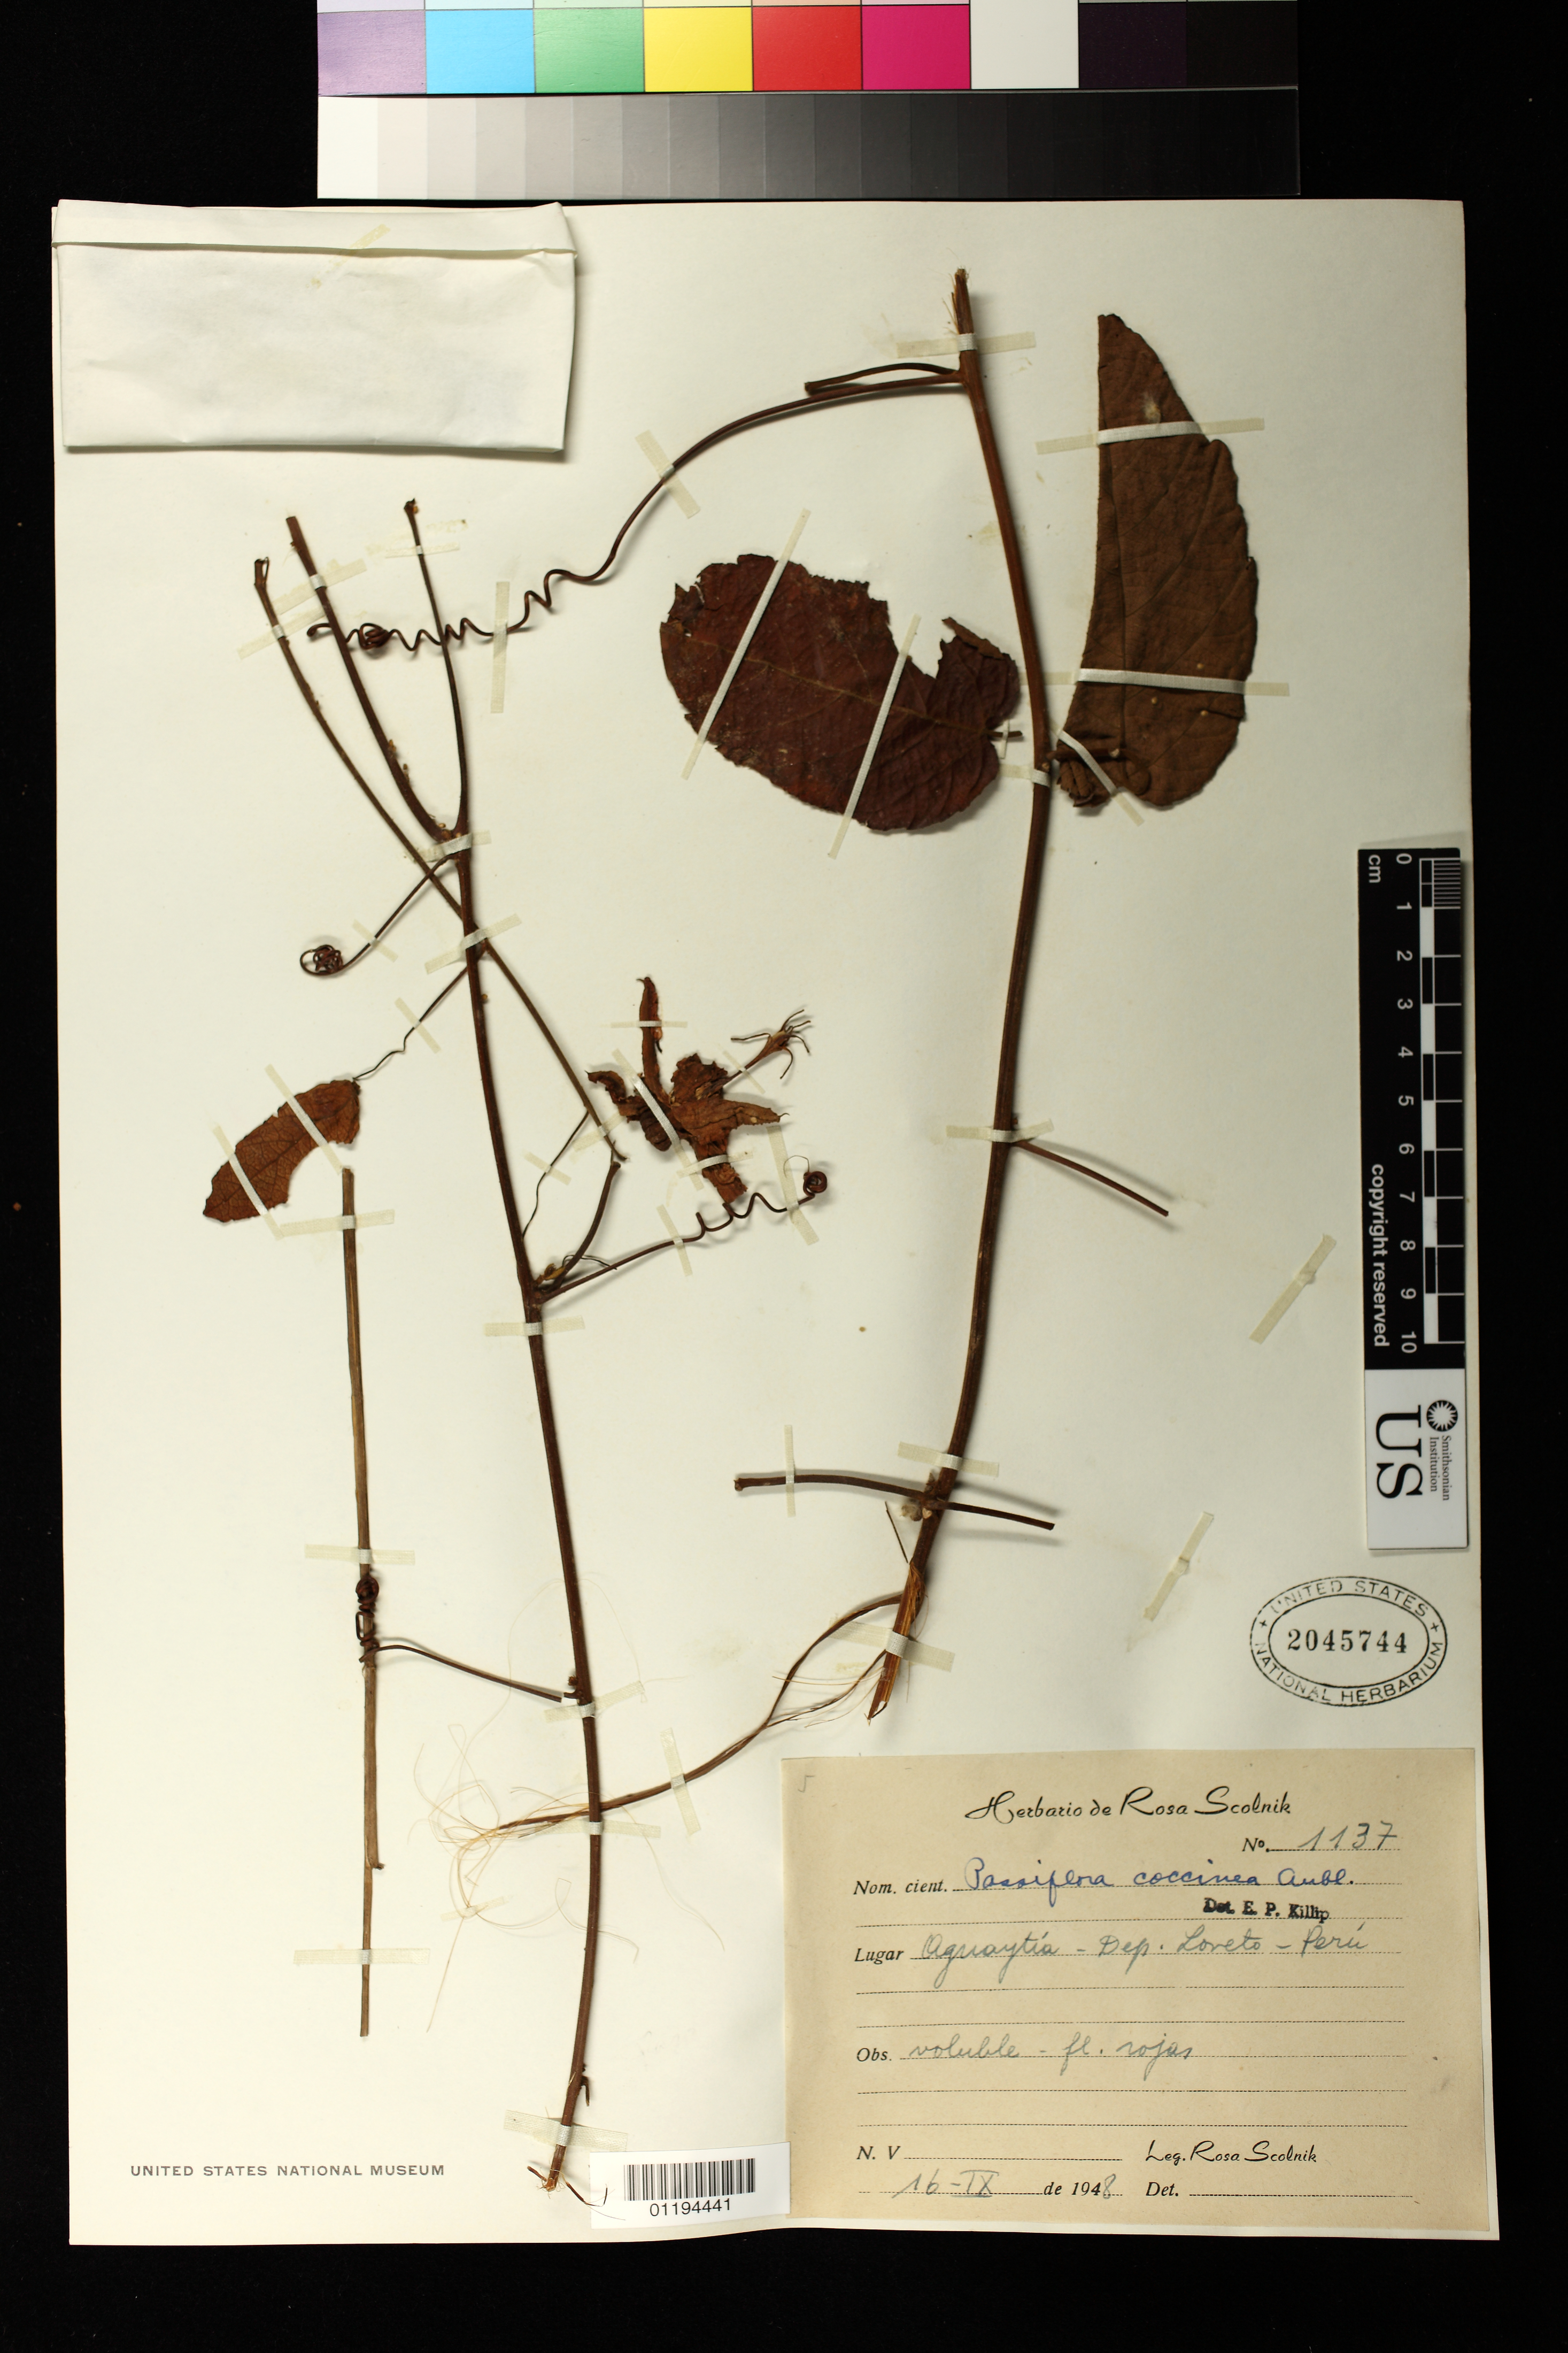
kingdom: Plantae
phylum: Tracheophyta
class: Magnoliopsida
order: Malpighiales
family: Passifloraceae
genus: Passiflora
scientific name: Passiflora coccinea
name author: Aubl.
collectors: R. Scolnik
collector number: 1137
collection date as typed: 16 Sep 1948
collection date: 1948-09-16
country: Peru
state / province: Loreto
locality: Aguaytia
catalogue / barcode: US 2045744